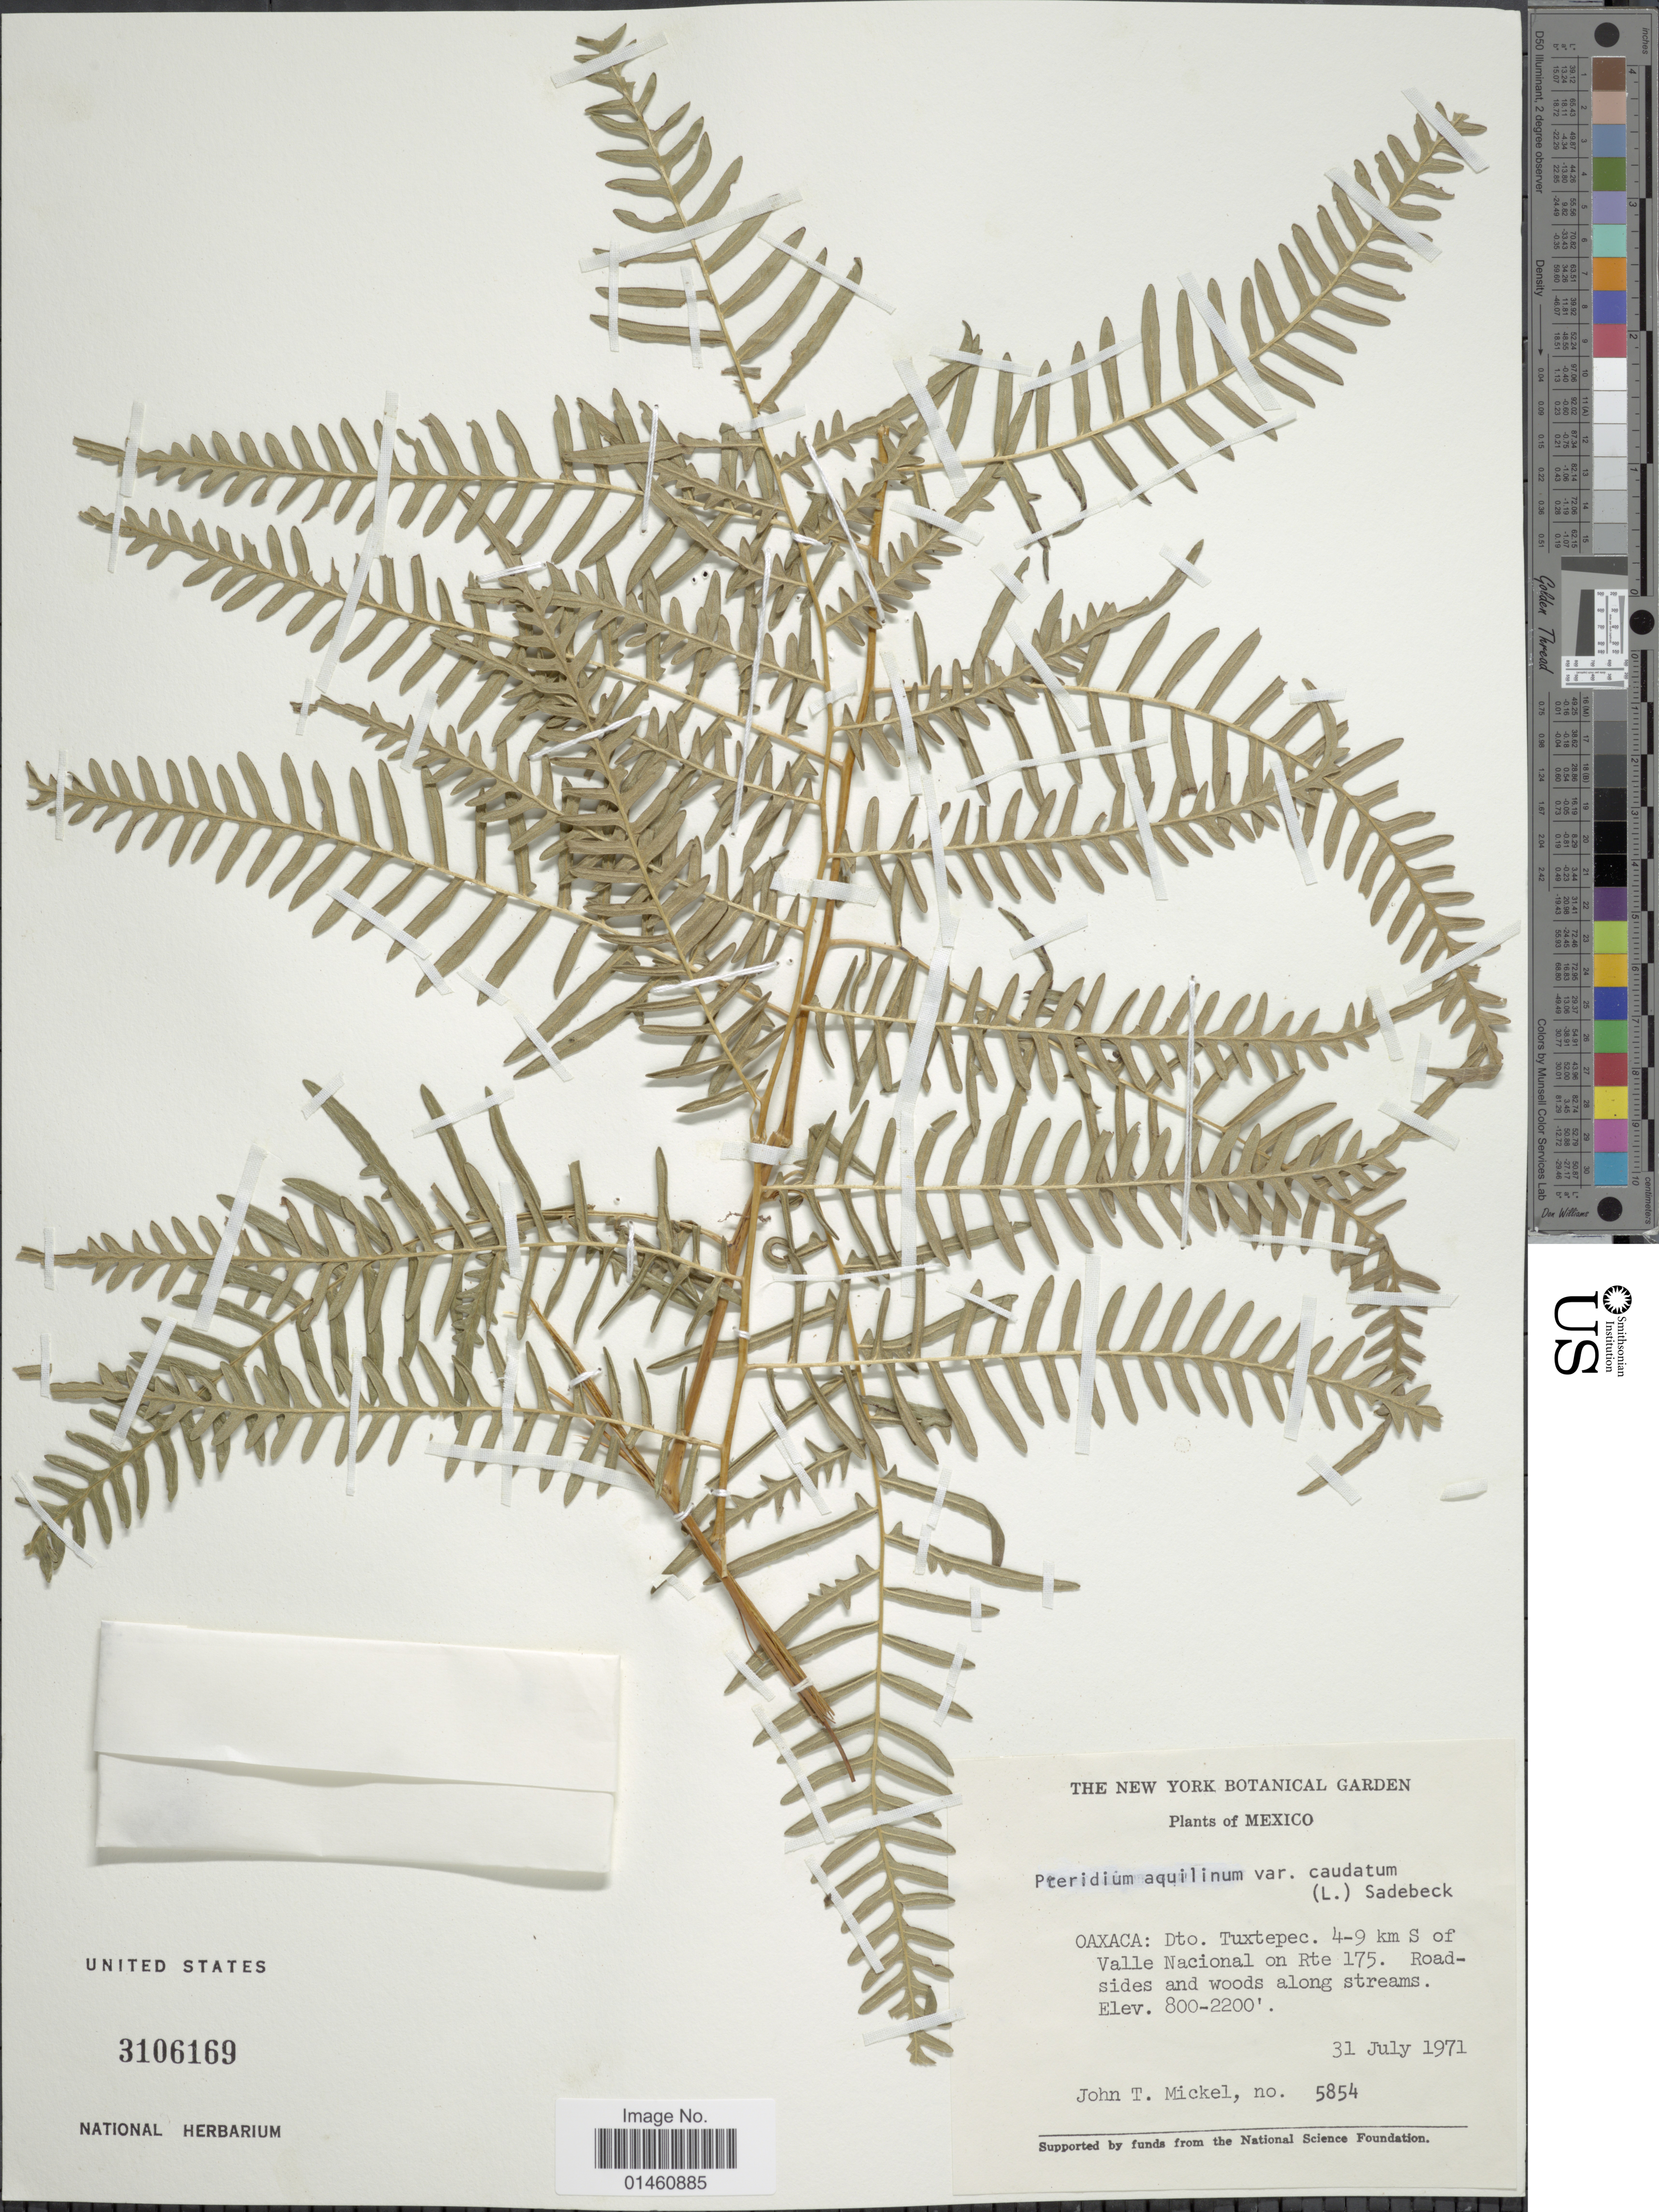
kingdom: Plantae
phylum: Tracheophyta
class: Polypodiopsida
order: Polypodiales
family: Dennstaedtiaceae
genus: Pteridium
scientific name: Pteridium caudatum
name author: (L.) Maxon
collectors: J. T. Mickel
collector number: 5854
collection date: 1971-07-31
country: Mexico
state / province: Oaxaca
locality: Dto. Tuxtepec. 4-9 km S of Valle Nacional on Rte 175.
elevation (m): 244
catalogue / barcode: US 3106169